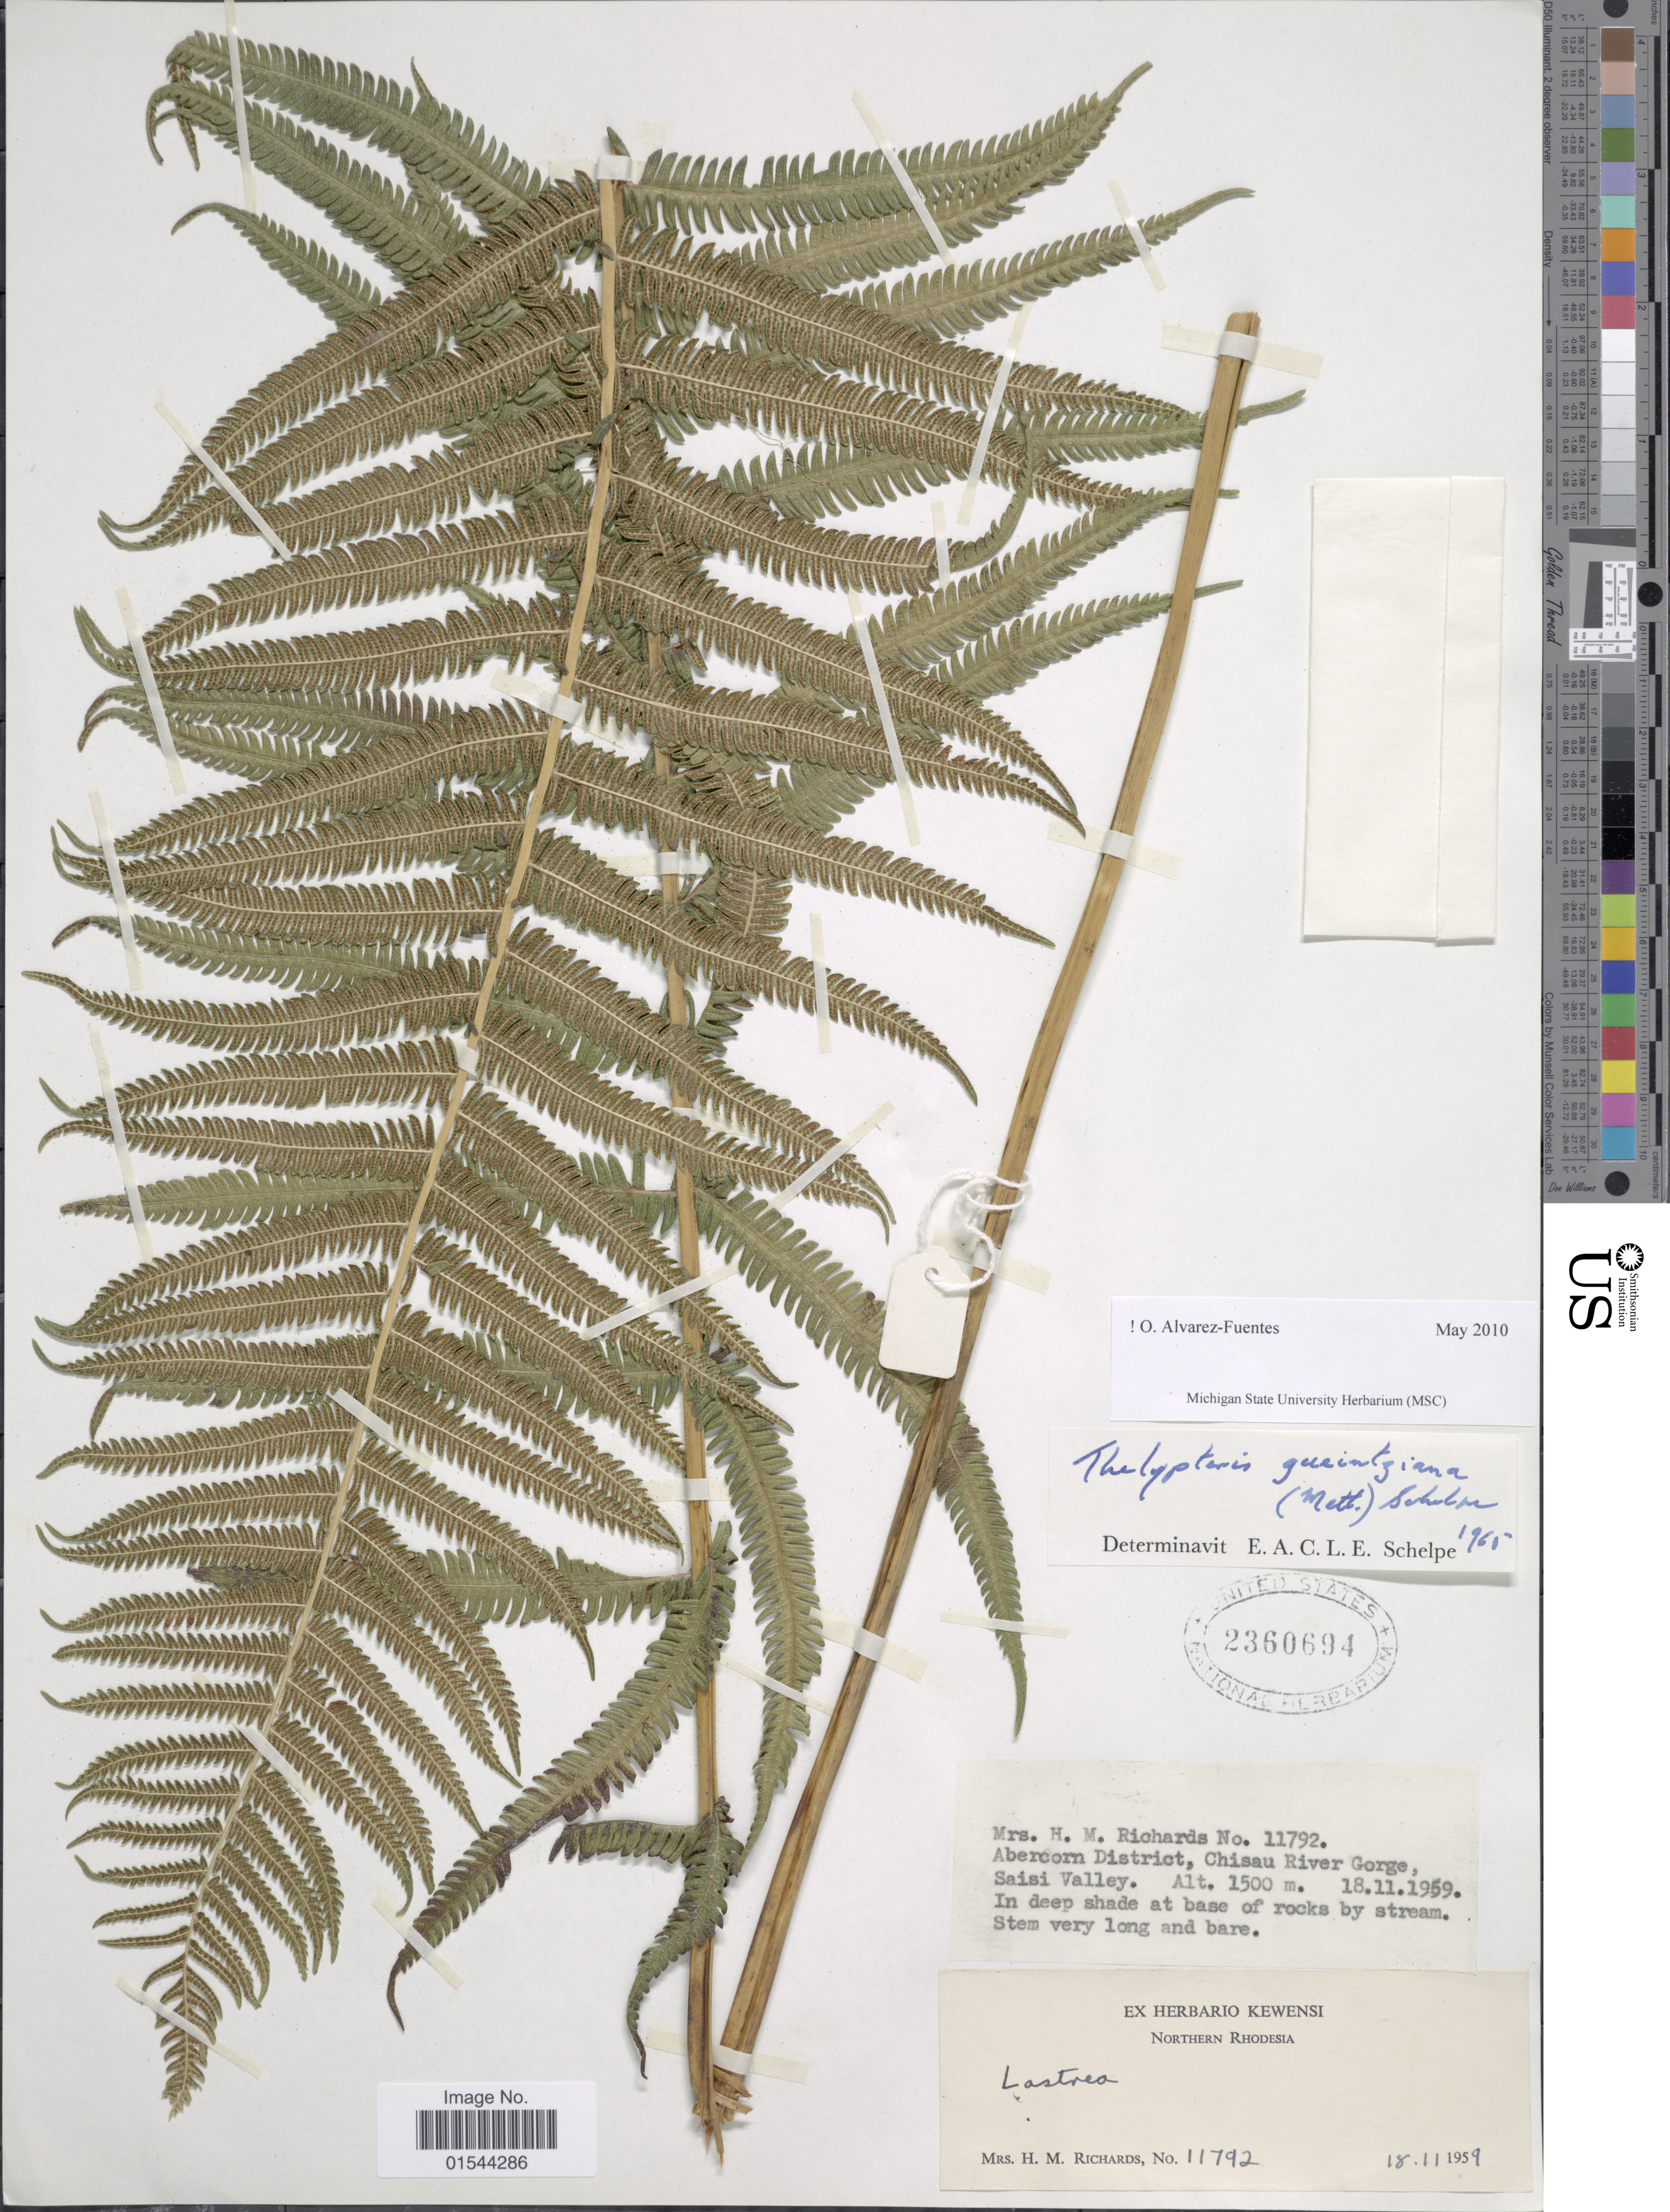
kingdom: Plantae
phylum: Tracheophyta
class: Polypodiopsida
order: Polypodiales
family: Thelypteridaceae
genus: Christella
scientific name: Christella gueinziana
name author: (Mett.) Holttum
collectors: H. Richards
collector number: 11792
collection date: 1959-11-18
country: Zambia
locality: Abercorn District, Chisau River Gorge, Saisi Valley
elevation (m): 1500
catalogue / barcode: US 2360694